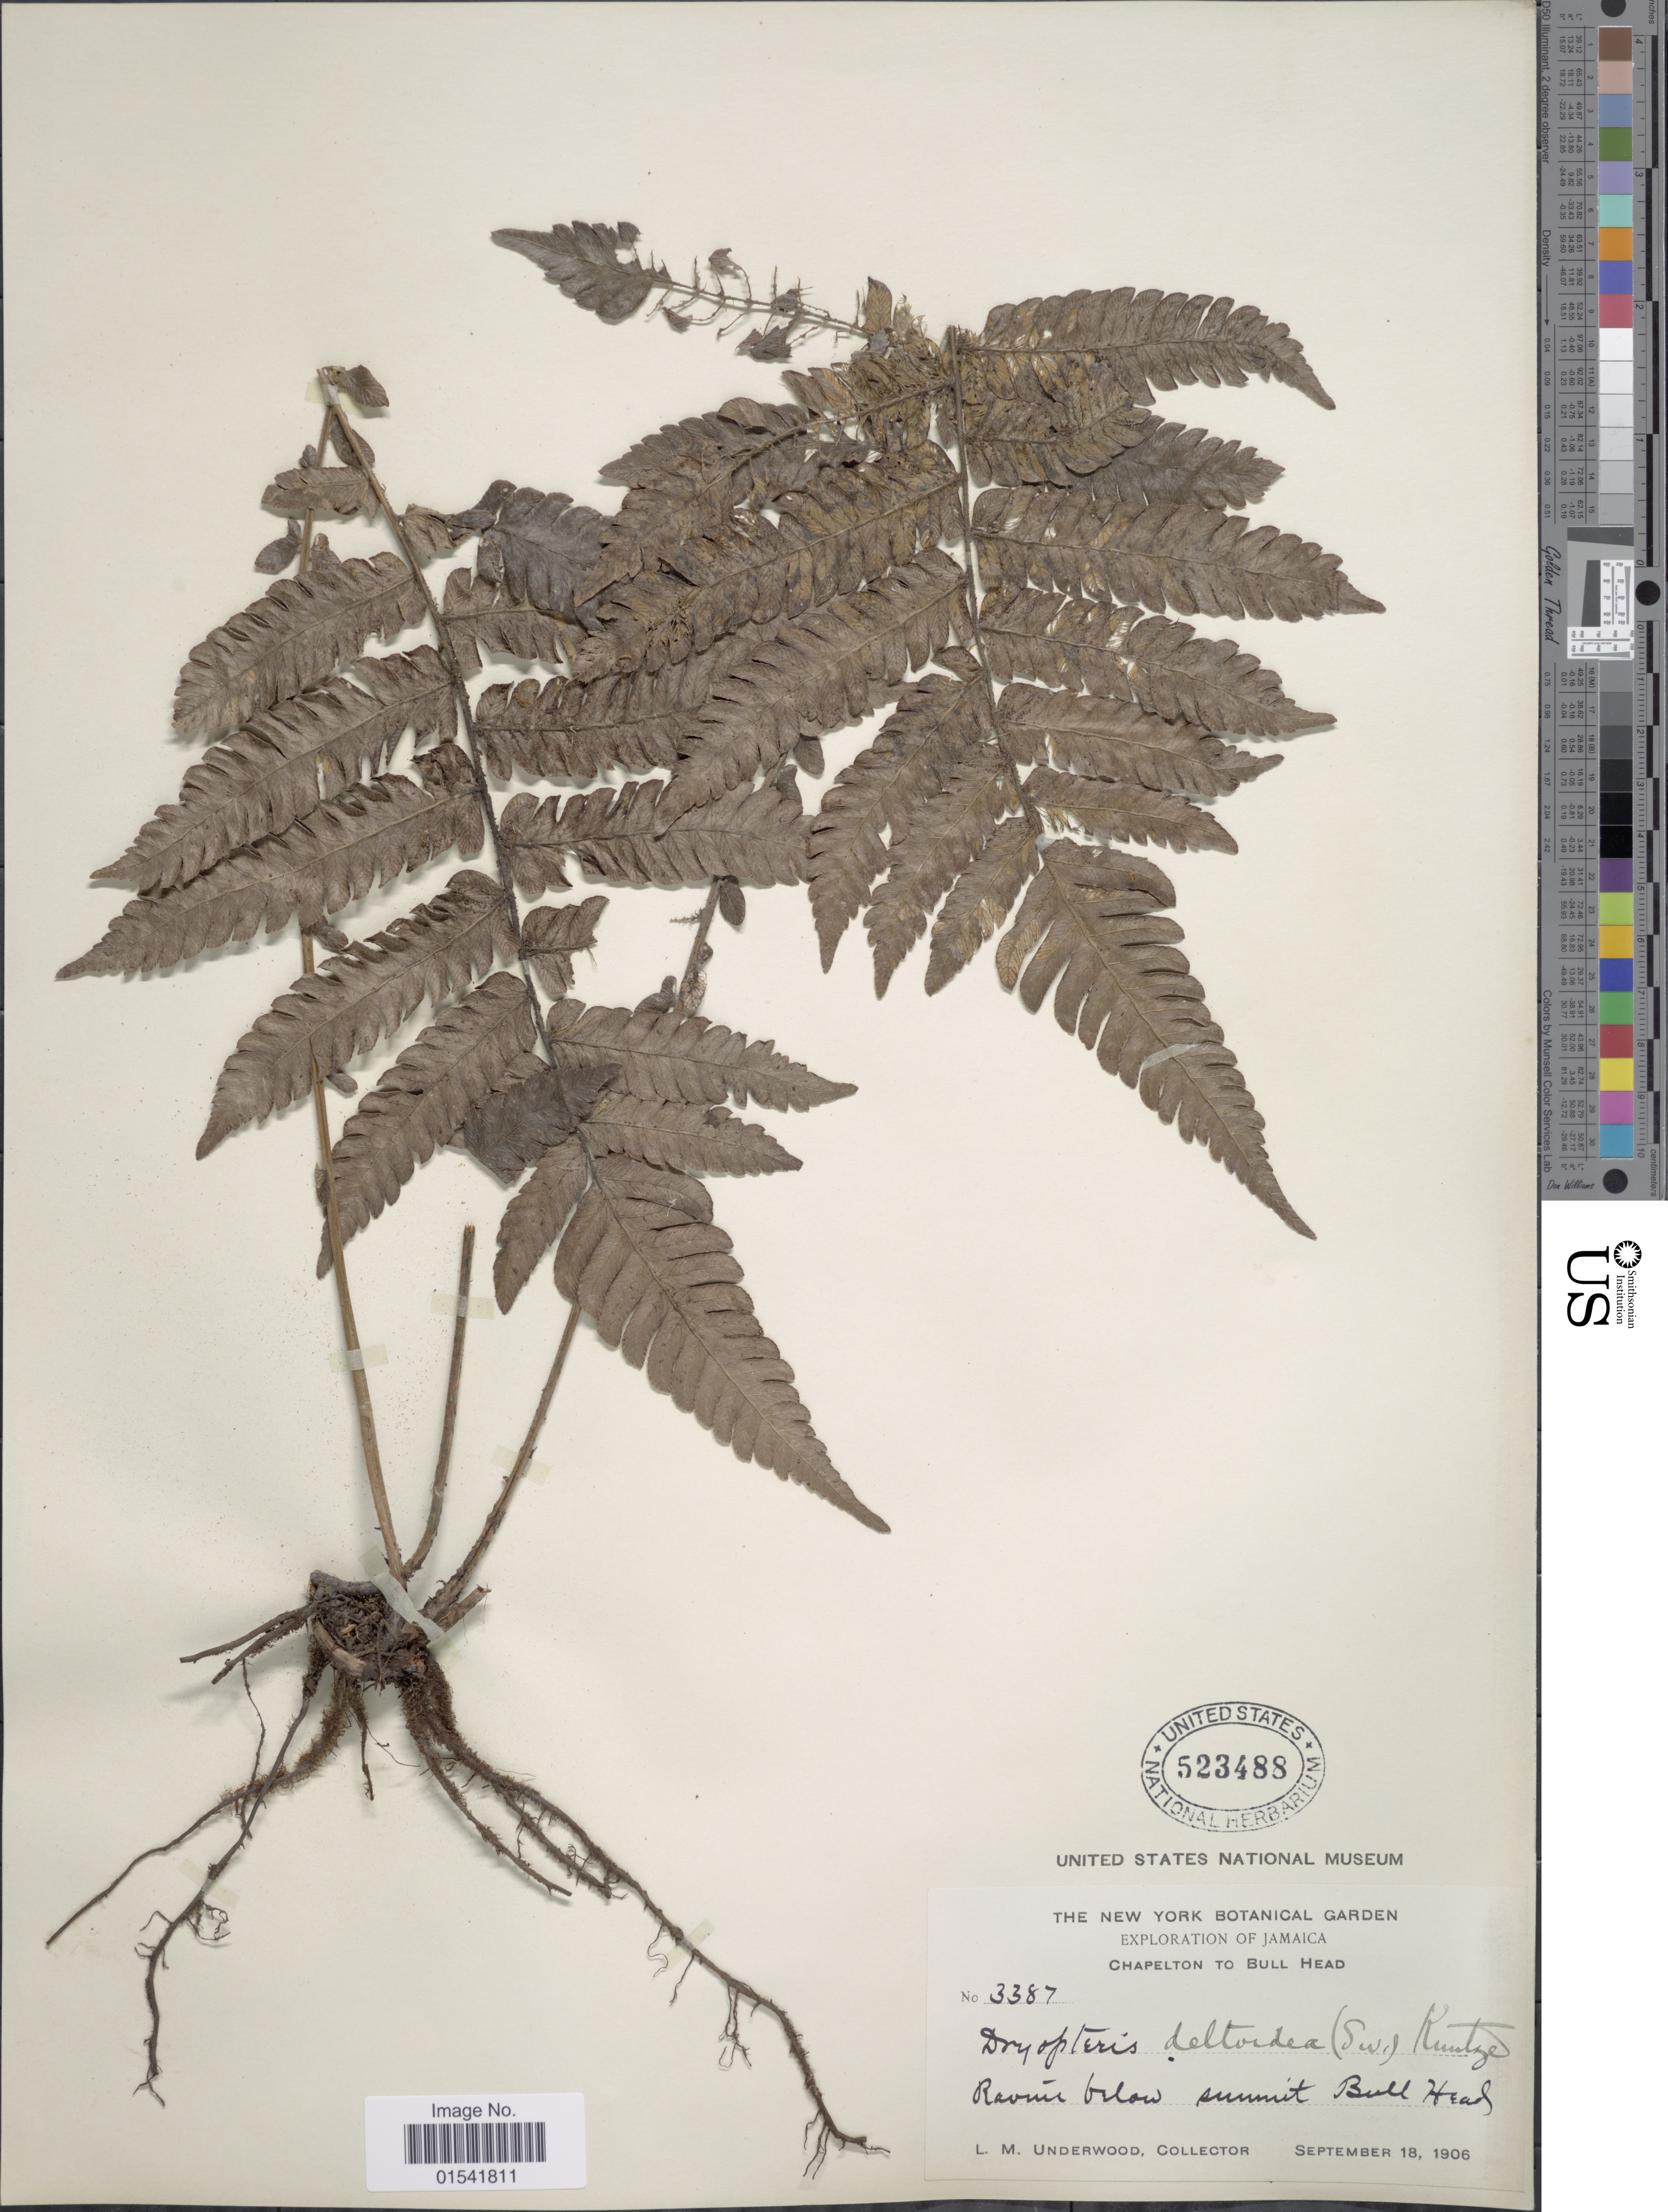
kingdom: Plantae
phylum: Tracheophyta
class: Polypodiopsida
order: Polypodiales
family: Thelypteridaceae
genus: Steiropteris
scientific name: Steiropteris deltoidea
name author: (Sw.) Pic. Serm.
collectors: L. M. Underwood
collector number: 3387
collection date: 1906-09-18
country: Jamaica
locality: Chapelton to Bull Head, Ravine below summit Bull Head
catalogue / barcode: US 523488